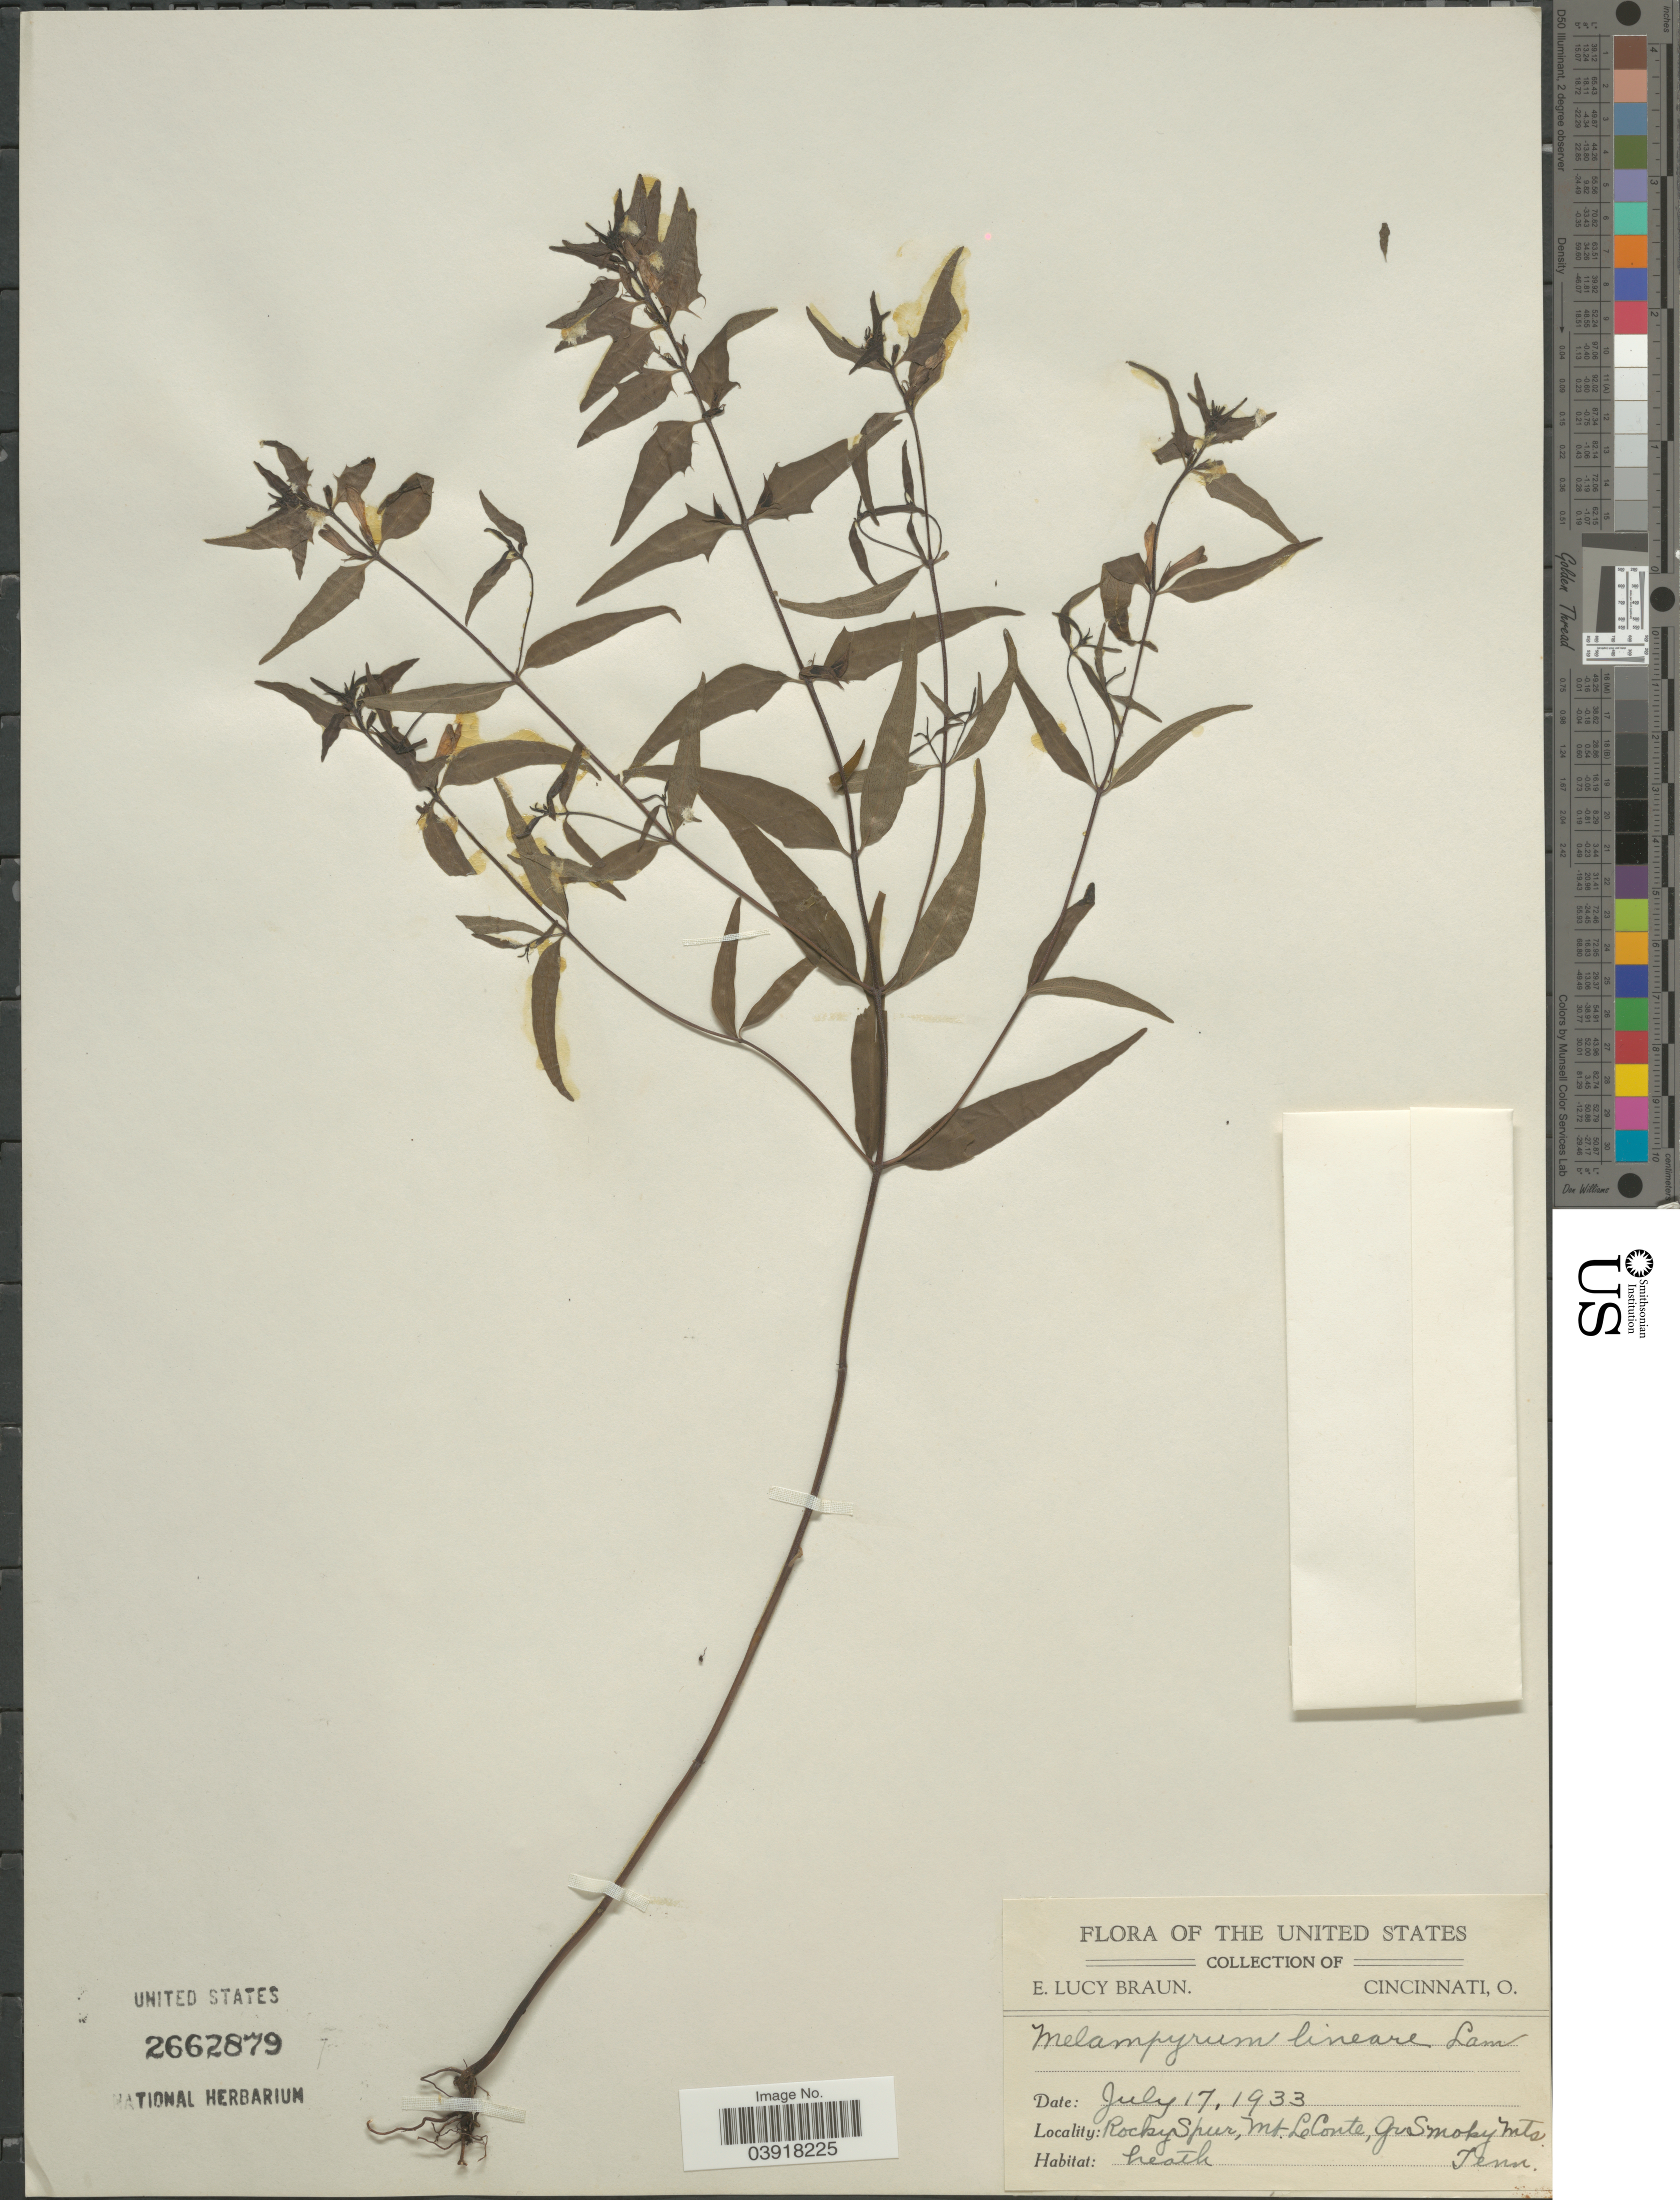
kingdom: Plantae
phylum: Tracheophyta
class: Magnoliopsida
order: Lamiales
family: Orobanchaceae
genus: Melampyrum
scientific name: Melampyrum lineare var. latifolium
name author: (Muhl.) P. Beauv.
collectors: E. L. Braun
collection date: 1933-07-17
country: United States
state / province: Tennessee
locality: Rocky Spur, Mt. Le Conte, Gr. Smoky Mts.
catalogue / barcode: US 2662879